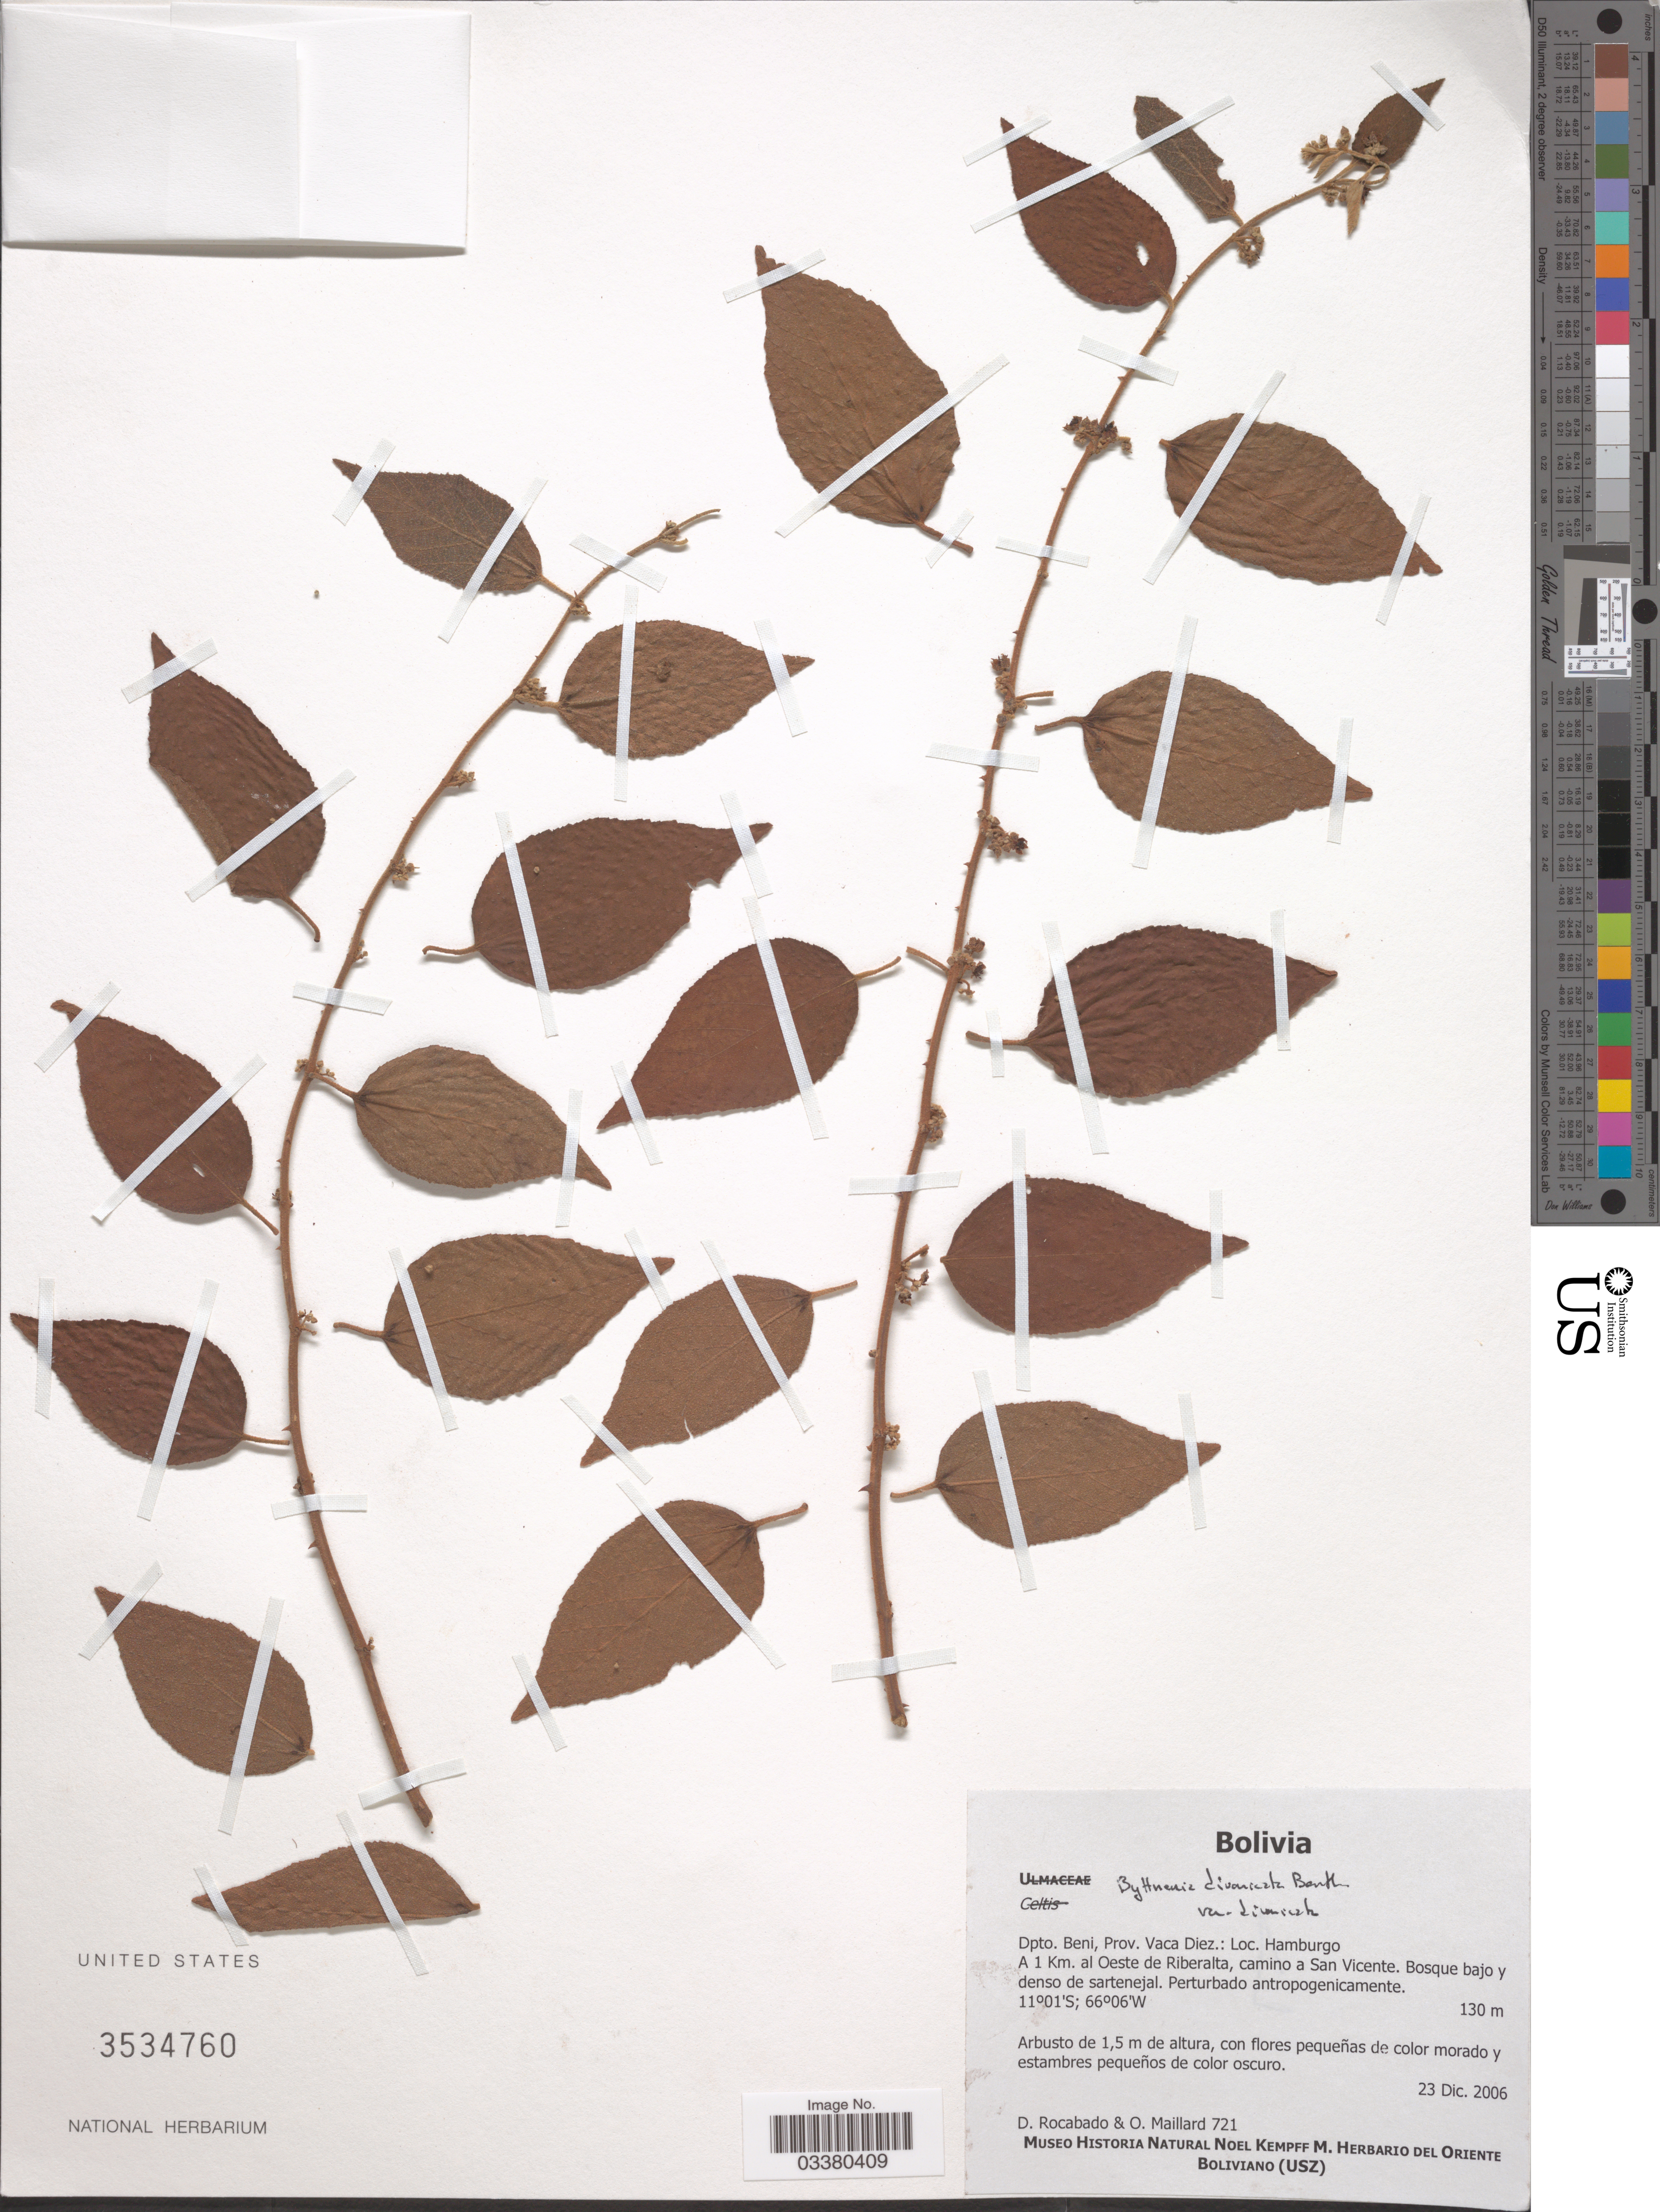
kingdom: Plantae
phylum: Tracheophyta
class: Magnoliopsida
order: Malvales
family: Malvaceae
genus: Byttneria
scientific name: Byttneria divaricata var. divaricata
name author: Benth.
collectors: D. Rocabado & O. Maillard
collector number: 721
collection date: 2006-12-23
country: Bolivia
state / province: Beni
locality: Dpto. Beni, Prov. Vaca Diez.: Hamburgo. A 1 Km. al Oeste de Riberalta, camino a San Vicente.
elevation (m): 130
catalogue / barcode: US 3534760